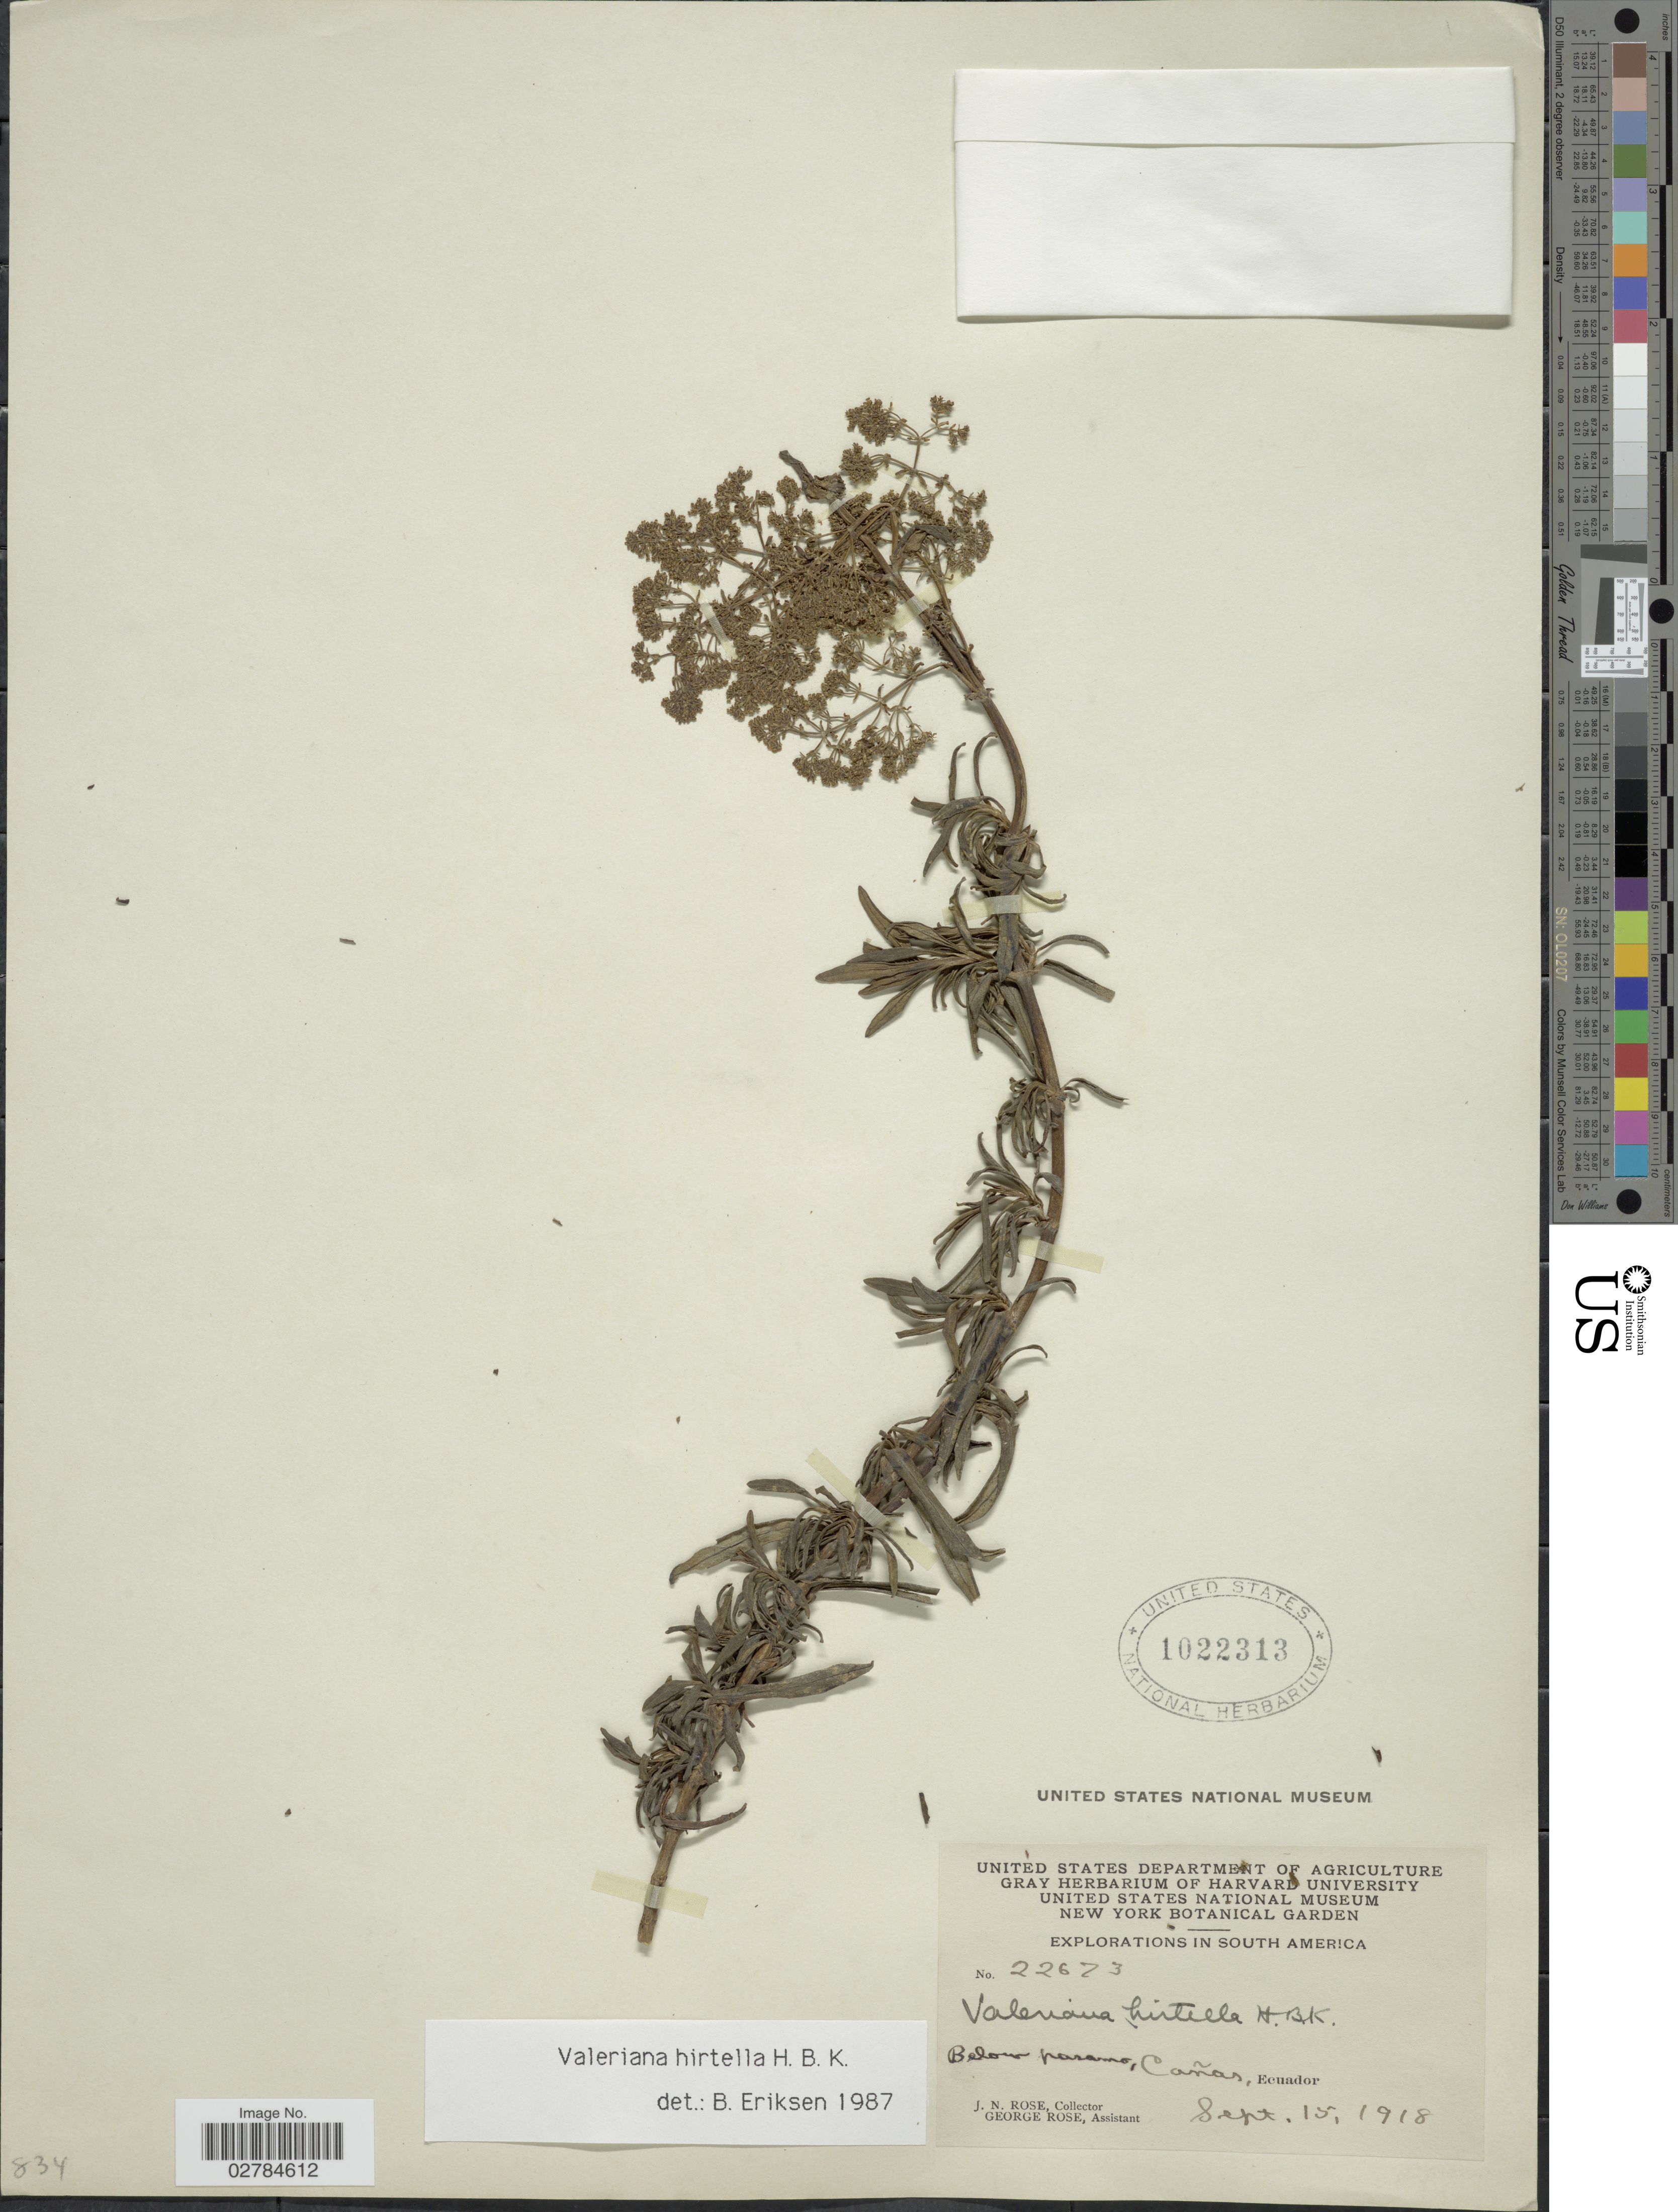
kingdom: Plantae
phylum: Tracheophyta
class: Magnoliopsida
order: Dipsacales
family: Caprifoliaceae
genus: Valeriana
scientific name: Valeriana hirtella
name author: Kunth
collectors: J. N. Rose & G. Rose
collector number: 22673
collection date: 1918-09-15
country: Ecuador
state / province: Cañar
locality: Below Paramo, Cañar.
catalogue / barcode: US 1022313